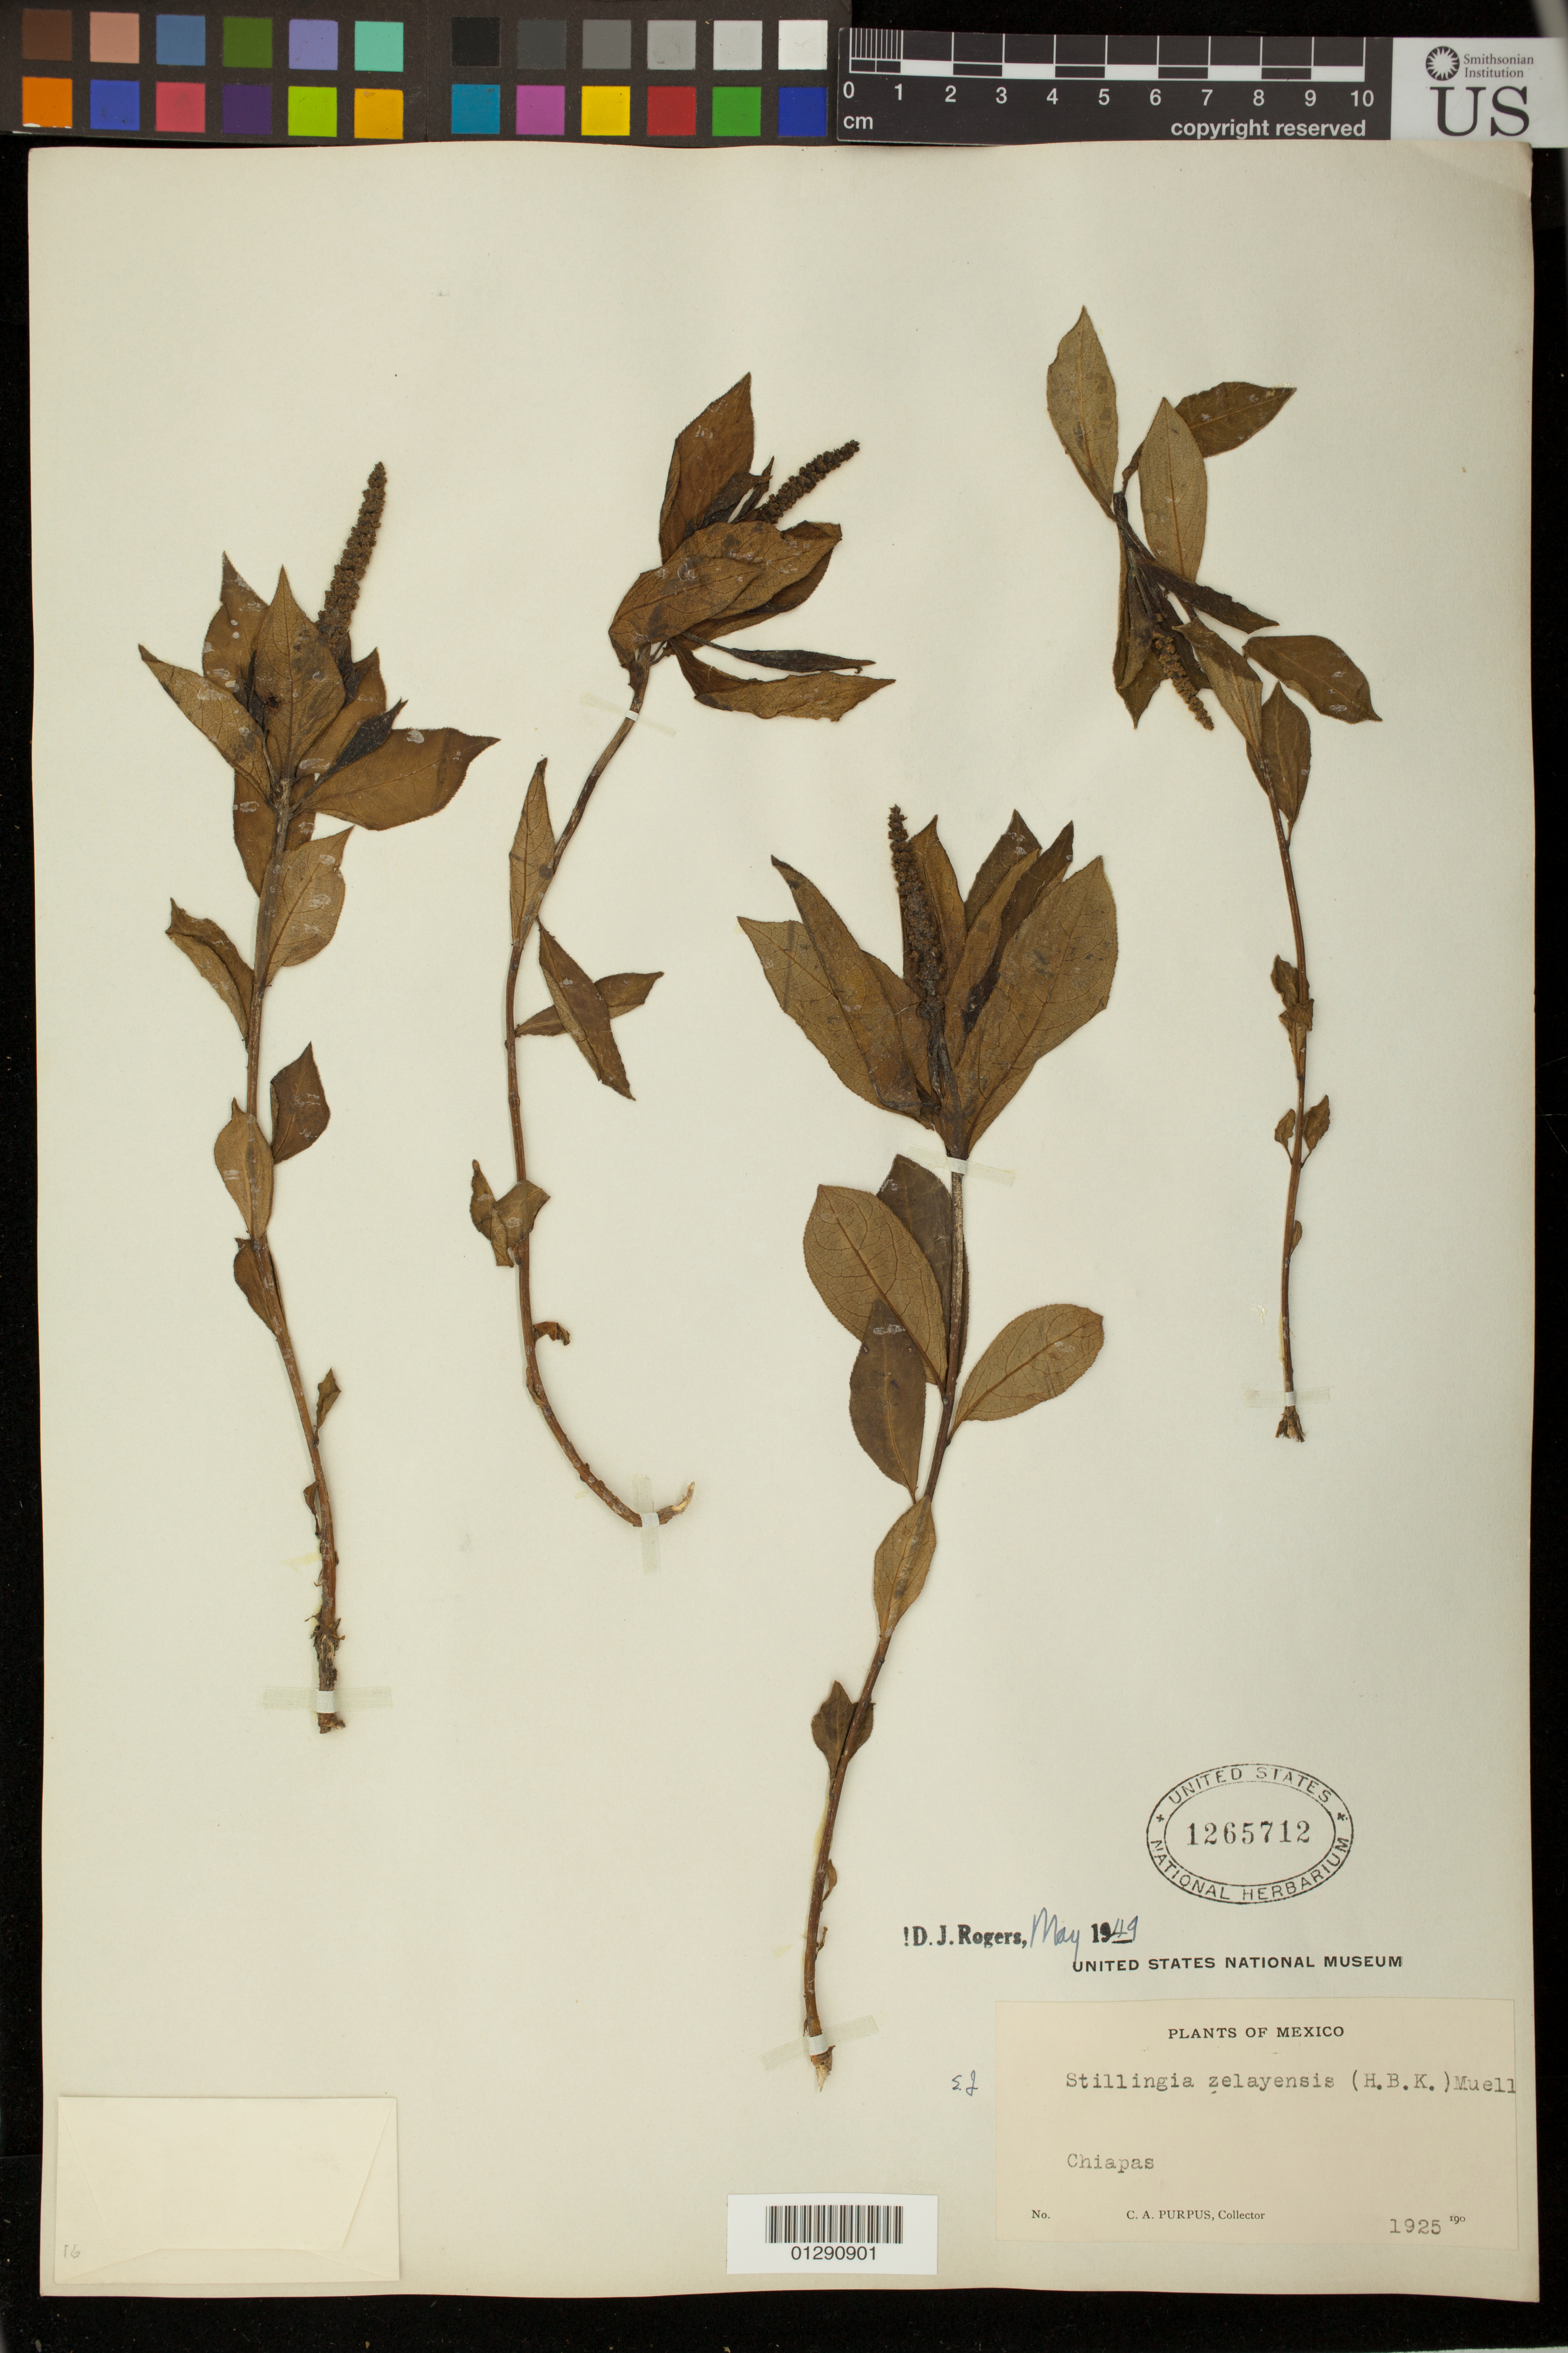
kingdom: Plantae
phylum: Tracheophyta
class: Magnoliopsida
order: Malpighiales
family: Euphorbiaceae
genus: Stillingia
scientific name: Stillingia zelayensis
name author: (Kunth) Müll. Arg.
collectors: C. A. Purpus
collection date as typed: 1925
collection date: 1925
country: Mexico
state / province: Chiapas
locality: Hacienda Fenix, southern Sierra Madre.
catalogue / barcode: US 1265712